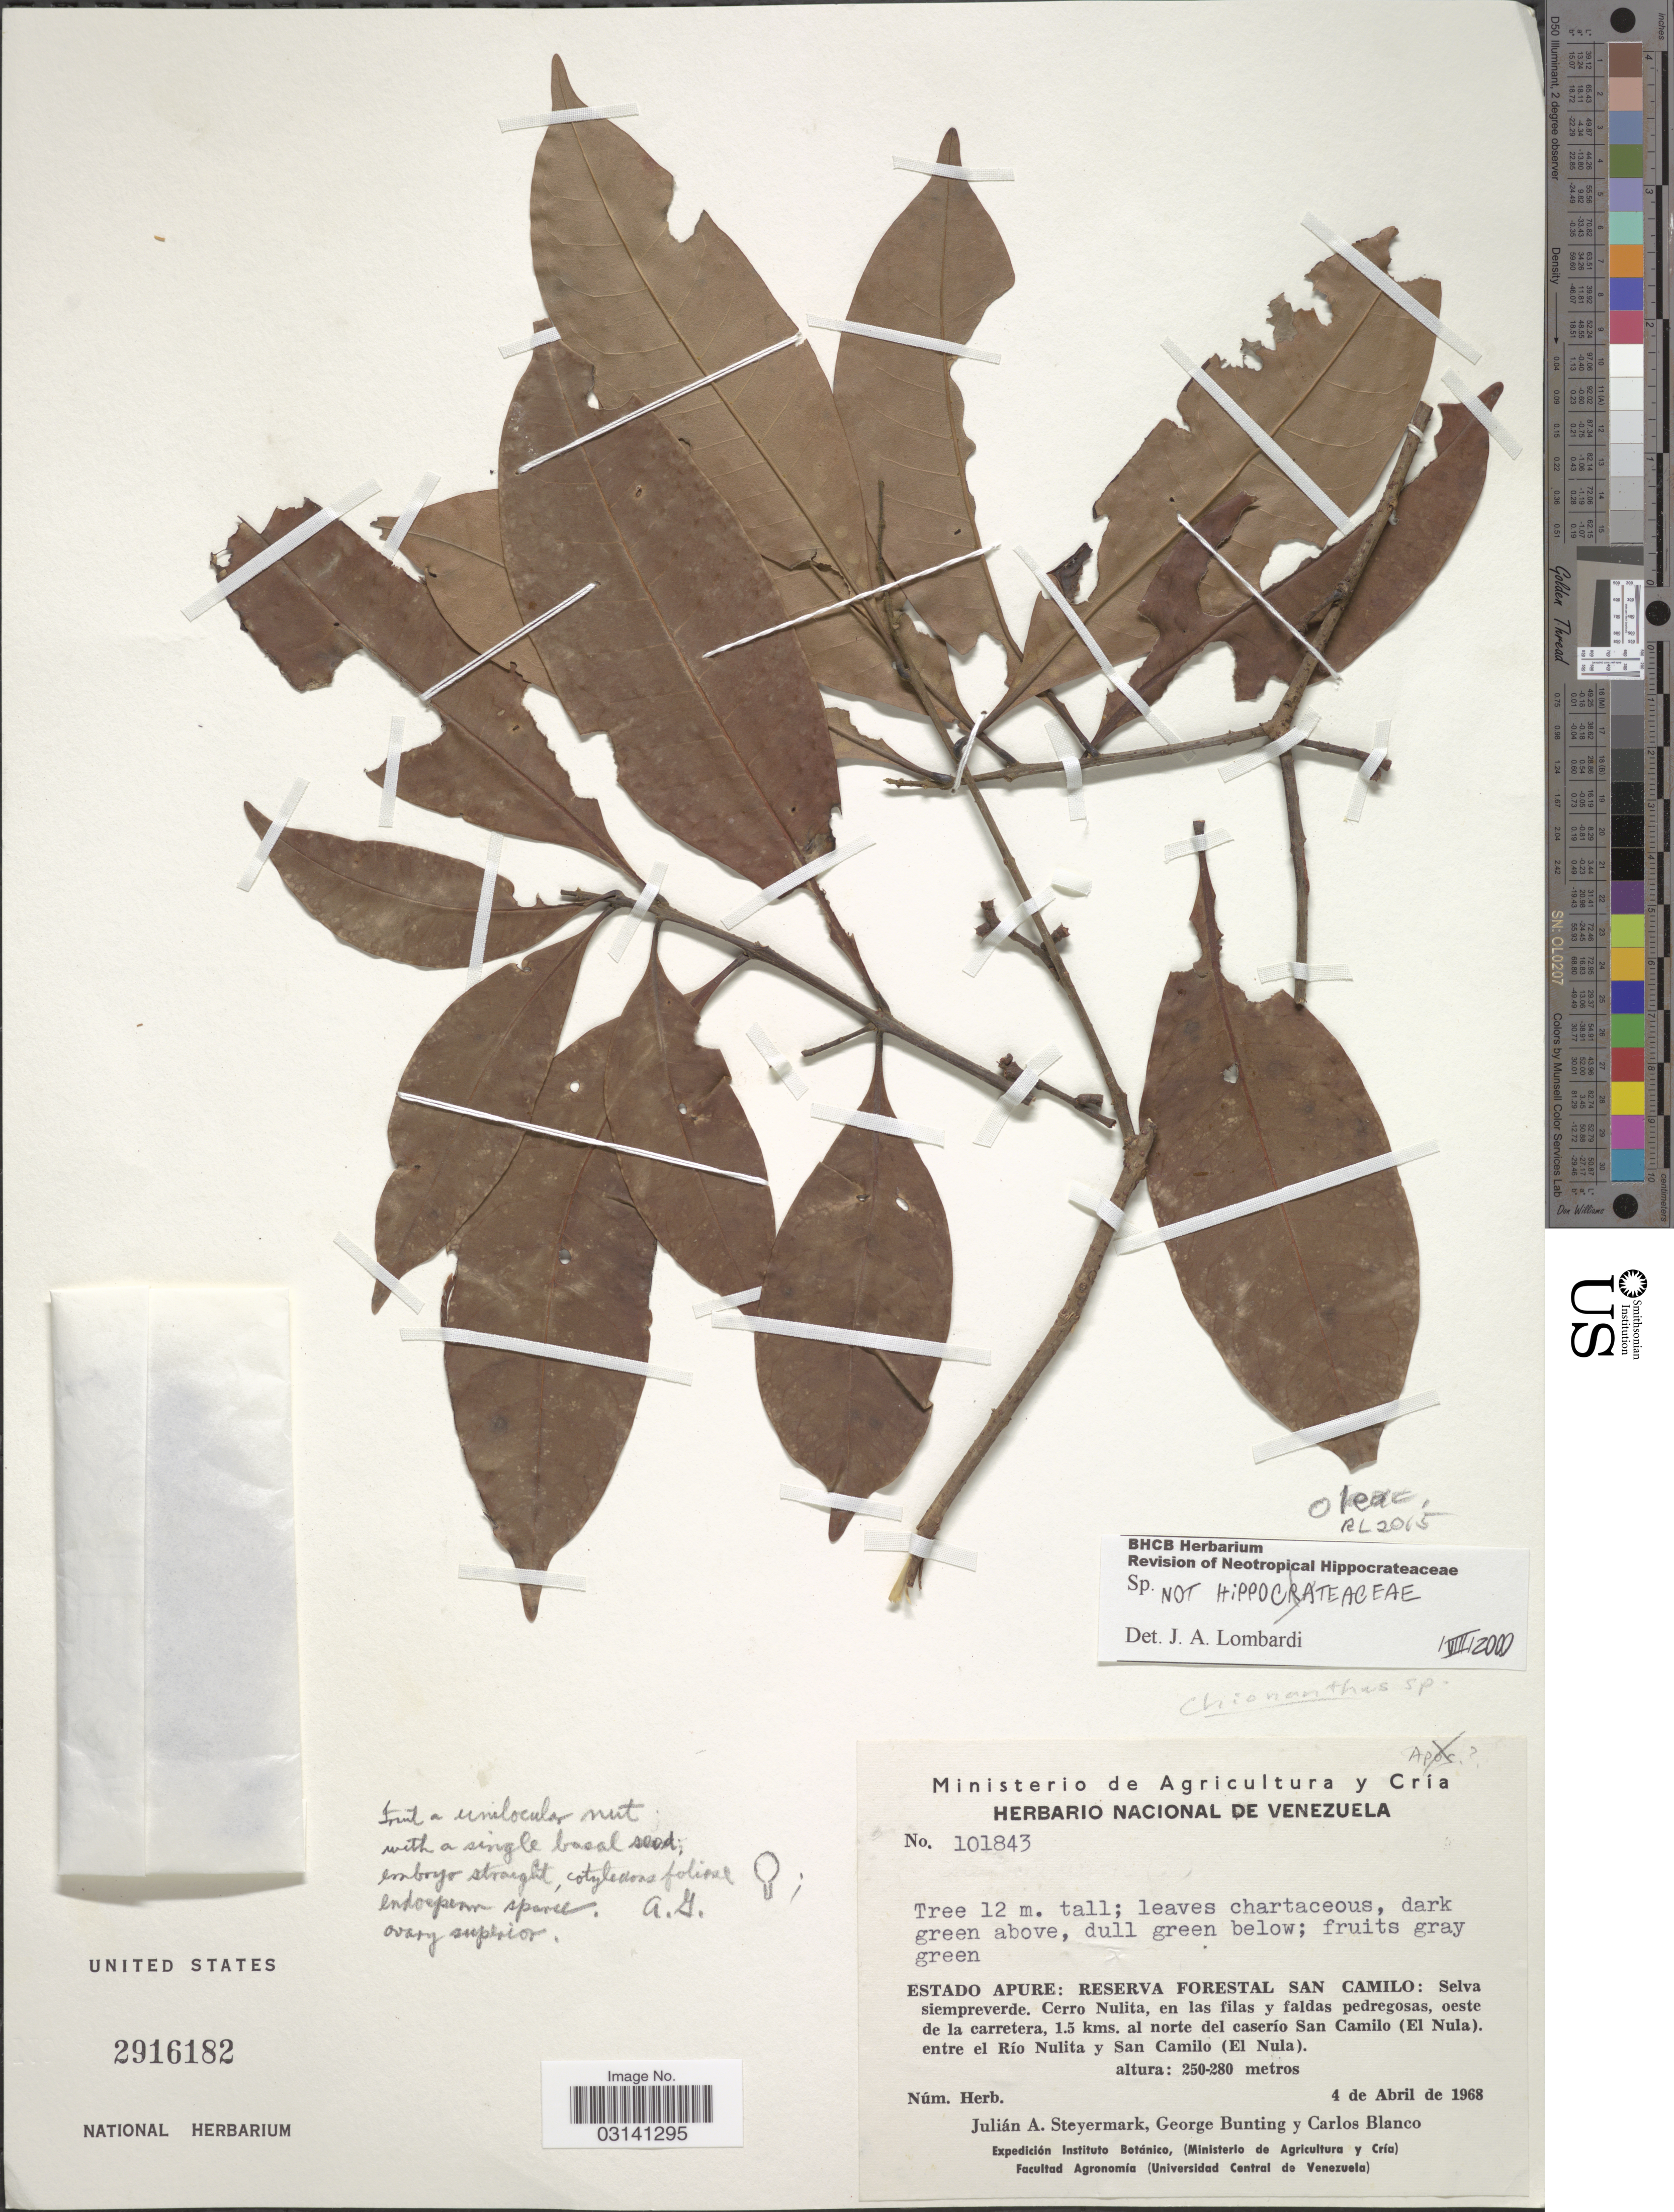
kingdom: Plantae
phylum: Tracheophyta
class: Magnoliopsida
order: Lamiales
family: Oleaceae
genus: Chionanthus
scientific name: Chionanthus sp.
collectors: J. Steyermark, G. S. Bunting & C. Blanco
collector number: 101843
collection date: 1968-04-04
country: Venezuela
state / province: Apure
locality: Reserva Forestal San Camilo: Selva siempreverde. Cerro Nulita, en las filas y faldas pedregosas, oeste de la carretera, 1.5 kms. al norte del caserío San Camilo (El Nula). Entre el Río Nulita y San Camilo (El Nula).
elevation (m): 250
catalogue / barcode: US 2916182